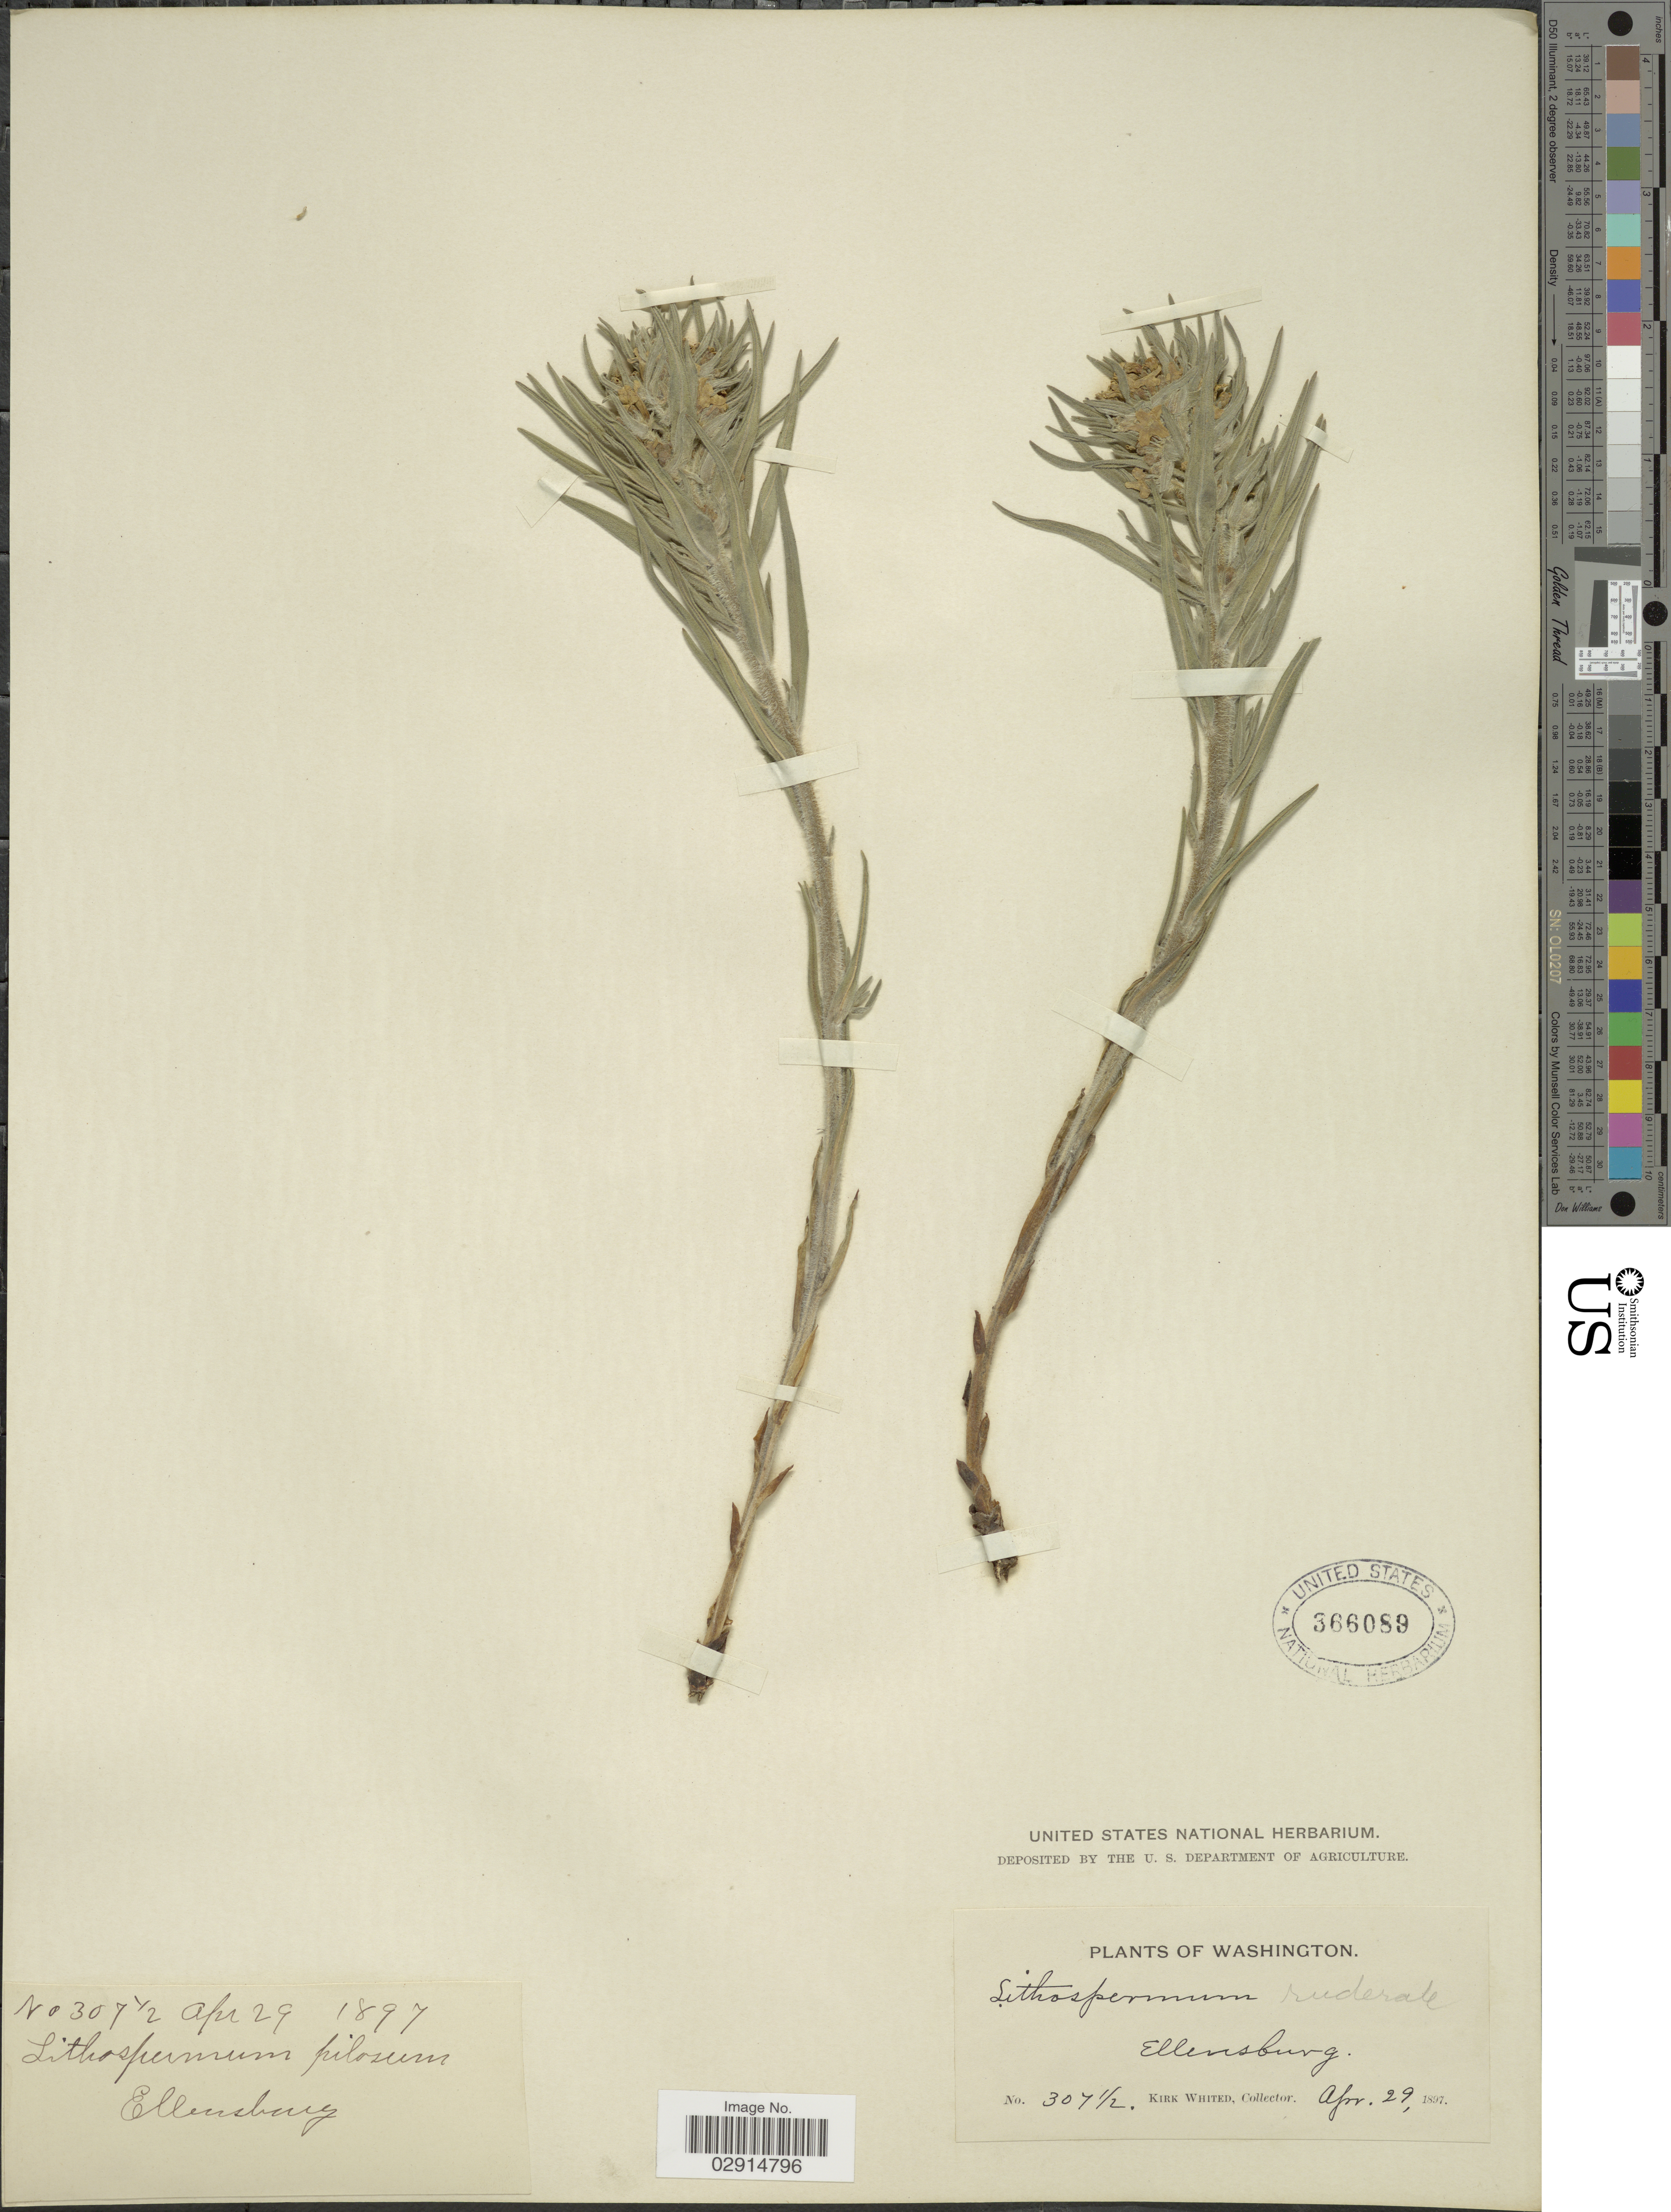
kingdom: Plantae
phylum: Tracheophyta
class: Magnoliopsida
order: Boraginales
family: Boraginaceae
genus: Lithospermum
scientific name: Lithospermum ruderale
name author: Douglas ex Lehm.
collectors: K. Whited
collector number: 3071/2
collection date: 1897-04-29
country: United States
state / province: Washington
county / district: Kittitas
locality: Ellensburg.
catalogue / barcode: US 366089